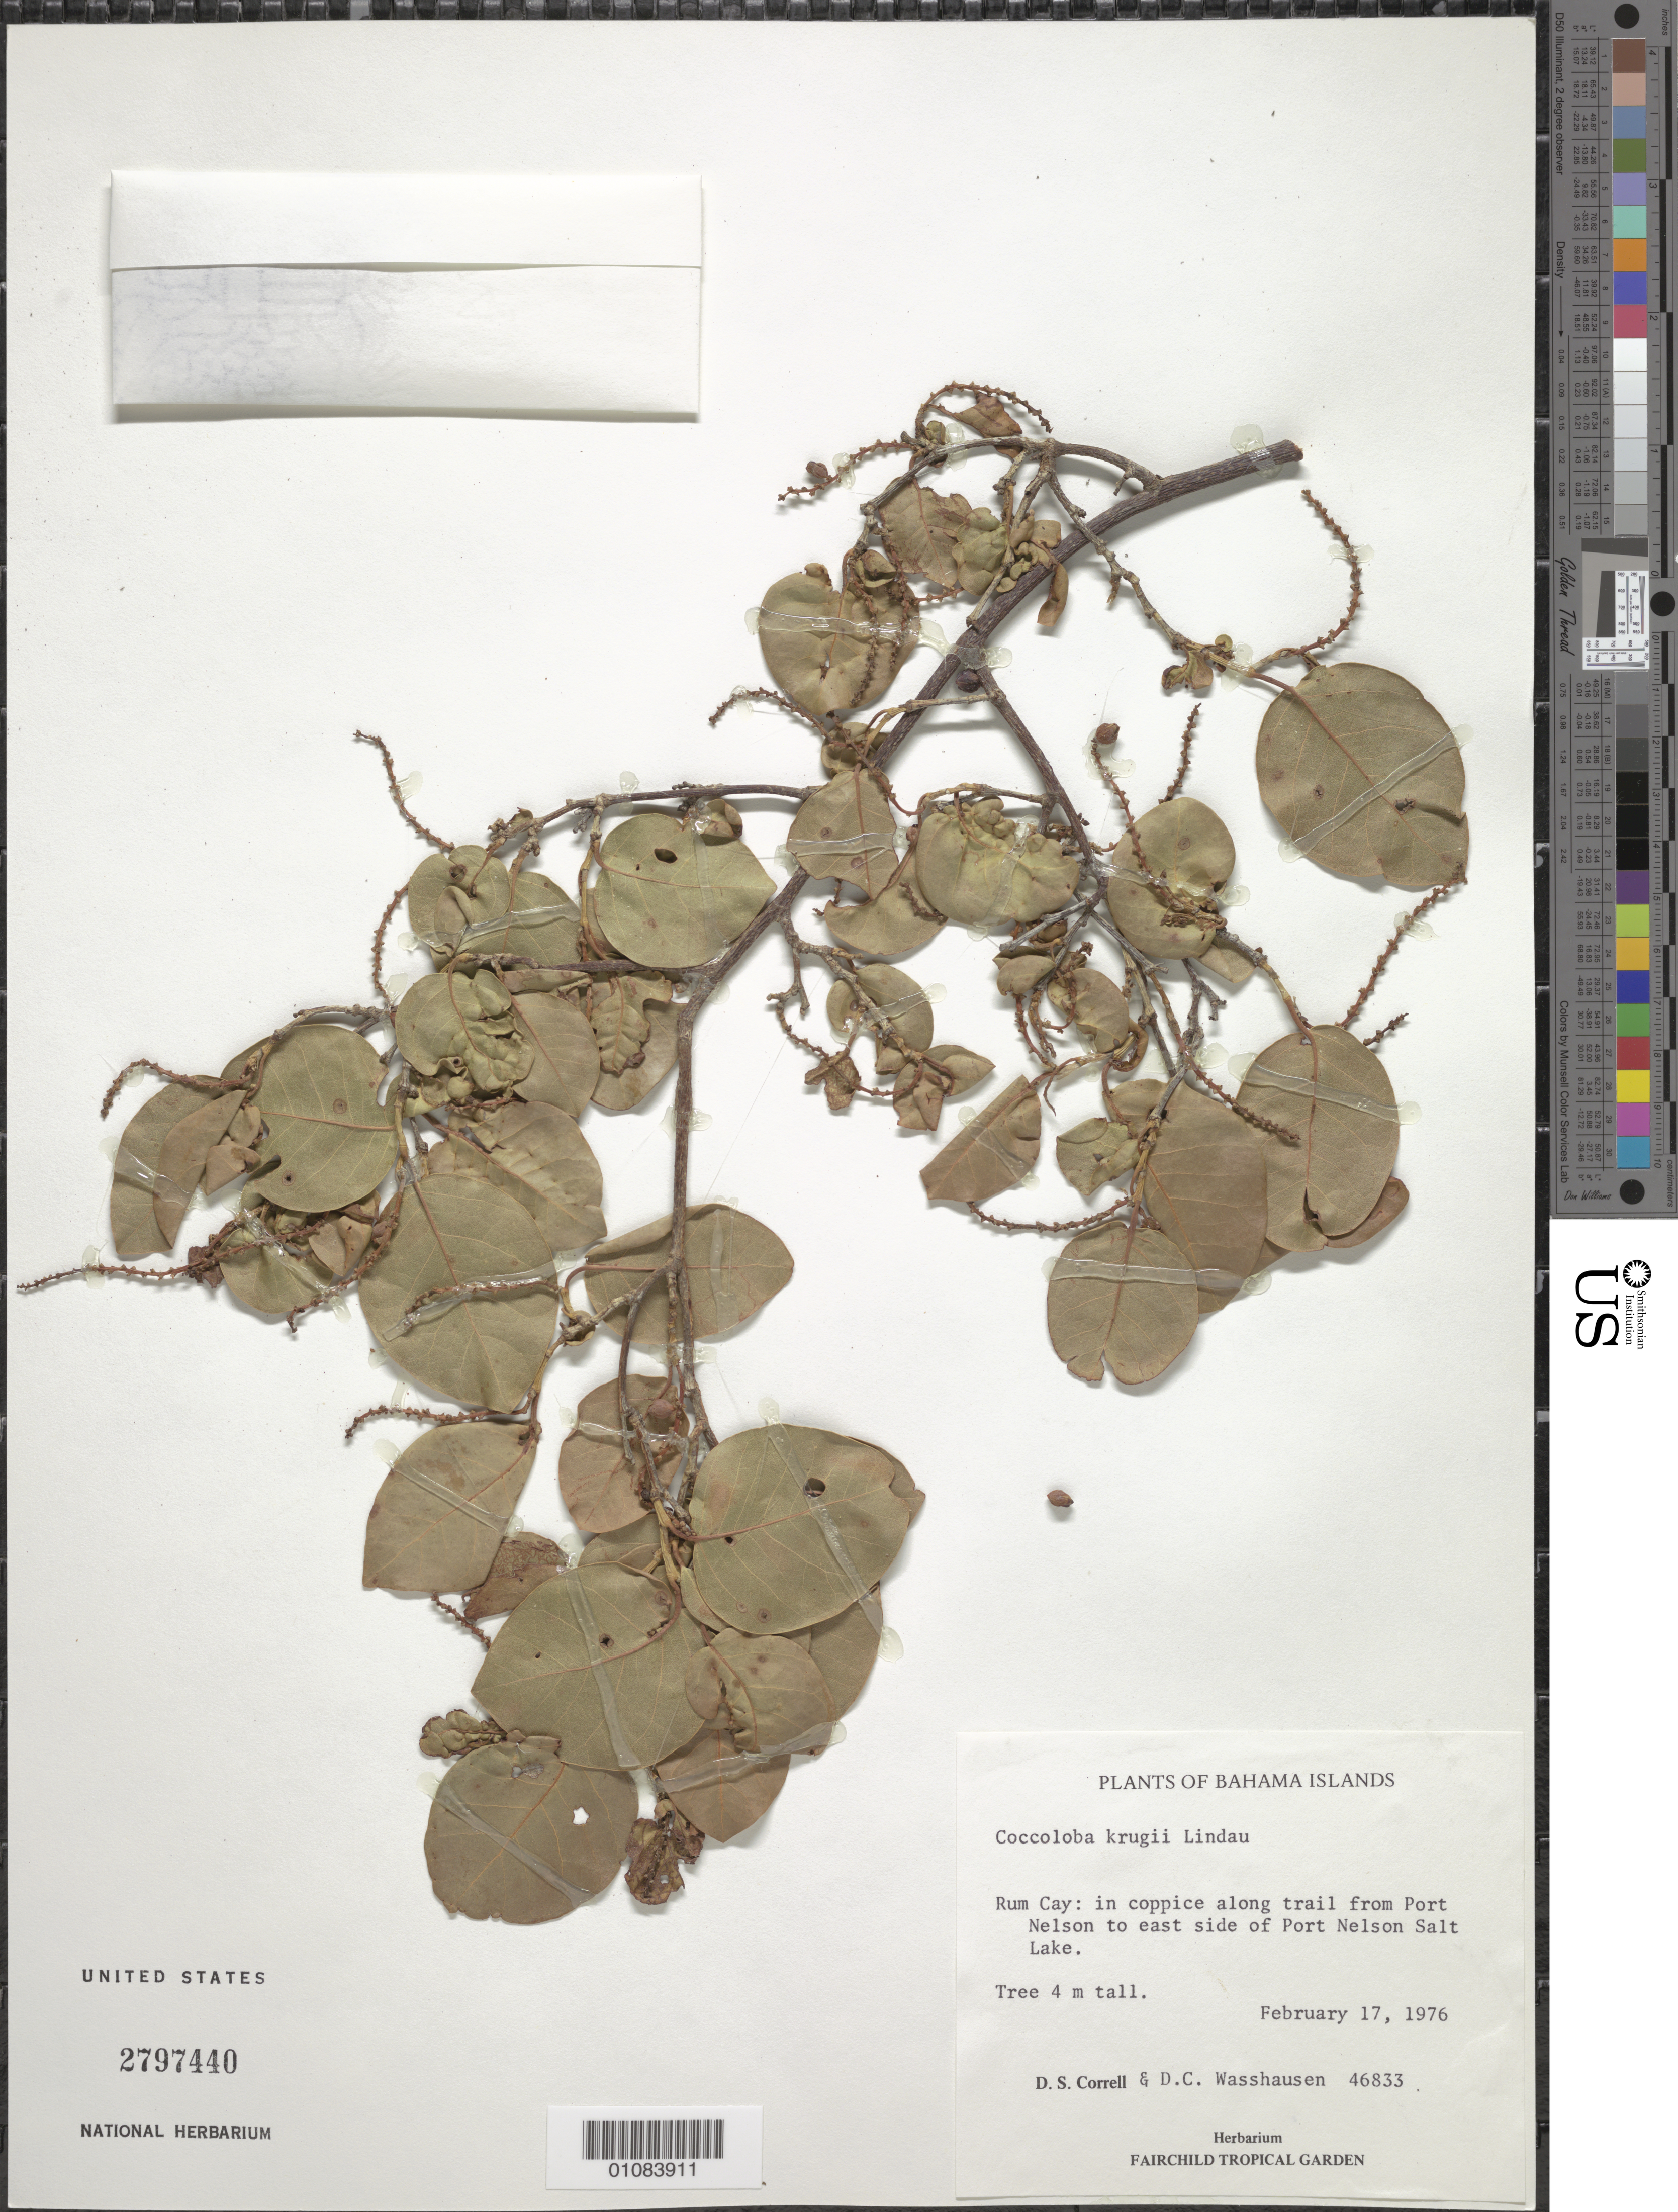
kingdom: Plantae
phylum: Tracheophyta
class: Magnoliopsida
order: Caryophyllales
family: Polygonaceae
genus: Coccoloba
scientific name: Coccoloba krugii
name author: Lindau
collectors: D. S. Correll, D. S. Correll & D. C. Wasshausen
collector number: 46833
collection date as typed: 17 Feb 1976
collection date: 1976-02-17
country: Bahamas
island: Rum Cay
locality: Rum Cay: Along trail from Port Nelson to east side of Port Nelson Salt Lake.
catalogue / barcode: US 2797440